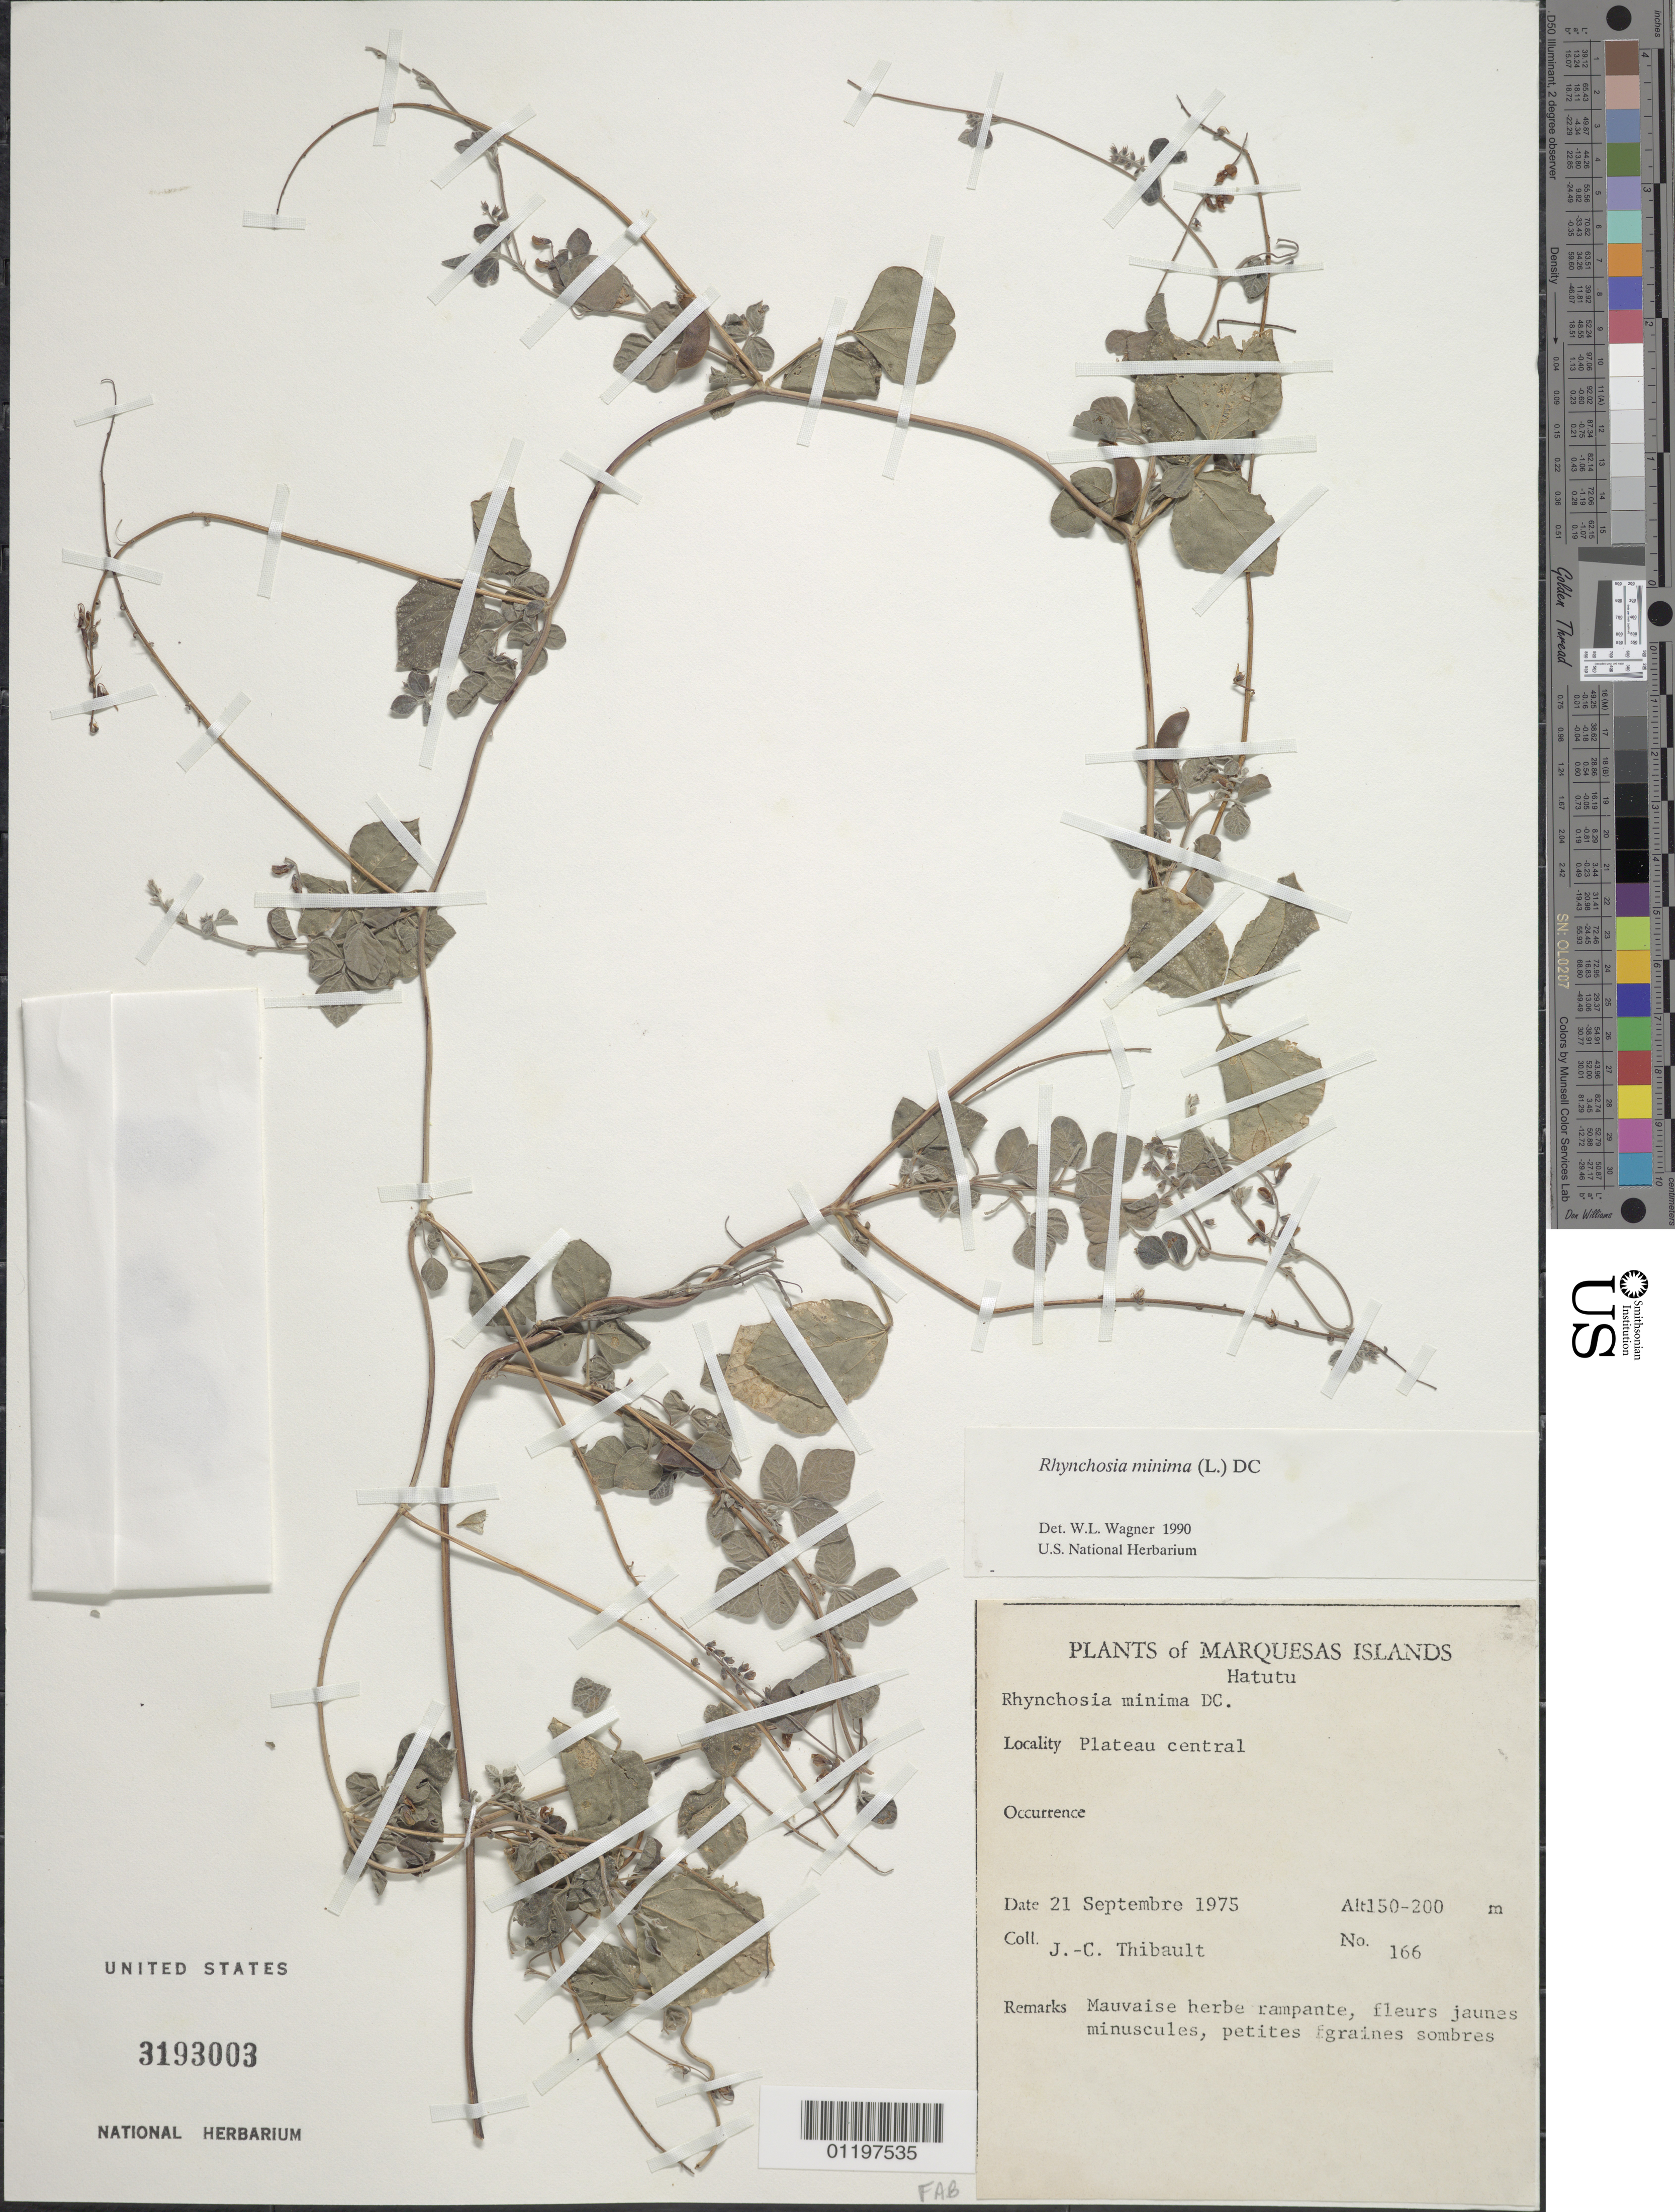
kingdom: Plantae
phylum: Tracheophyta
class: Magnoliopsida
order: Fabales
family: Fabaceae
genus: Rhynchosia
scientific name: Rhynchosia minima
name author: (L.) DC.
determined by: Wagner, W. L., (BOT), Smithsonian Institution - National Museum of Natural History (UNITED STATES)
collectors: J. Thibault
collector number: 166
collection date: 1975-09-21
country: French Polynesia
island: Hatutaa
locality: Plateau centrale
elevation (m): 150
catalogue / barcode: US 3193003